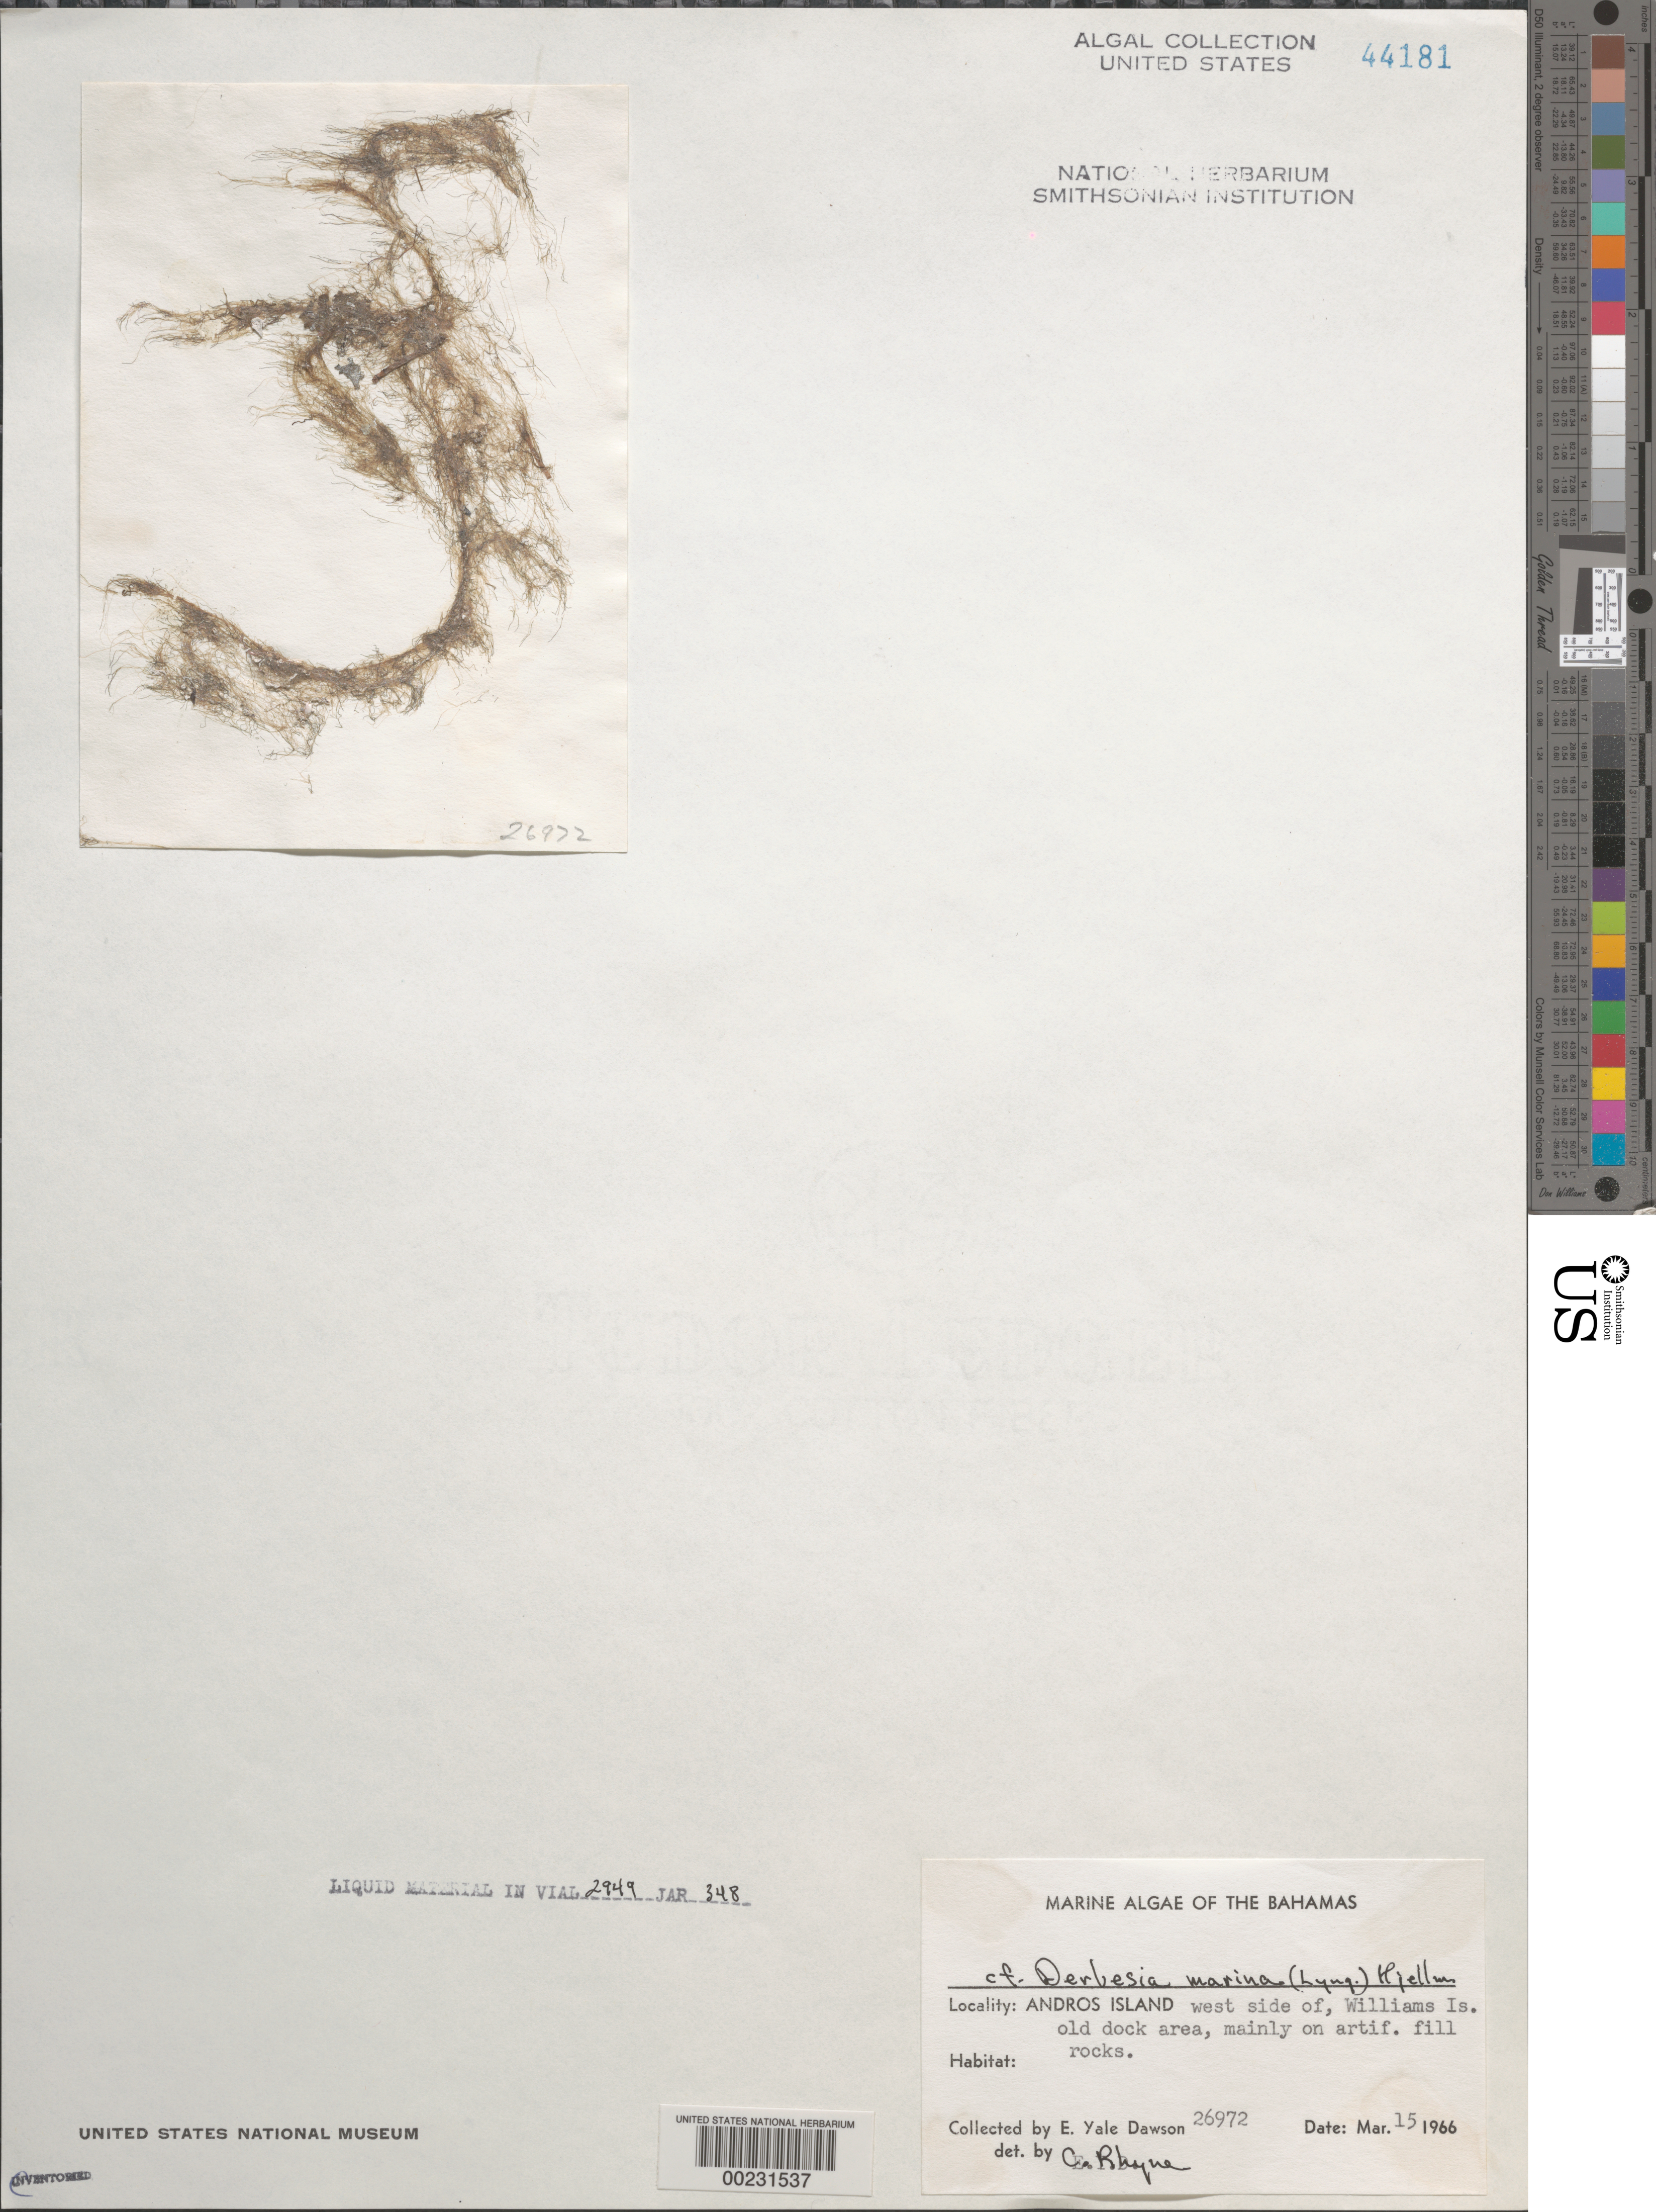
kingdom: Plantae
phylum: Chlorophyta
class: Ulvophyceae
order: Bryopsidales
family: Derbesiaceae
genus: Derbesia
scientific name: Derbesia marina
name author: (Lyngb.) Solier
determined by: Rhyne, C. F.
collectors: E. Y. Dawson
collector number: EYD 26972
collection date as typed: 15 Mar 1966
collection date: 1966-03-15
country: Bahamas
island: Andros Island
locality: West side of Andros Island, Williams Island old dock area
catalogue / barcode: US 44181